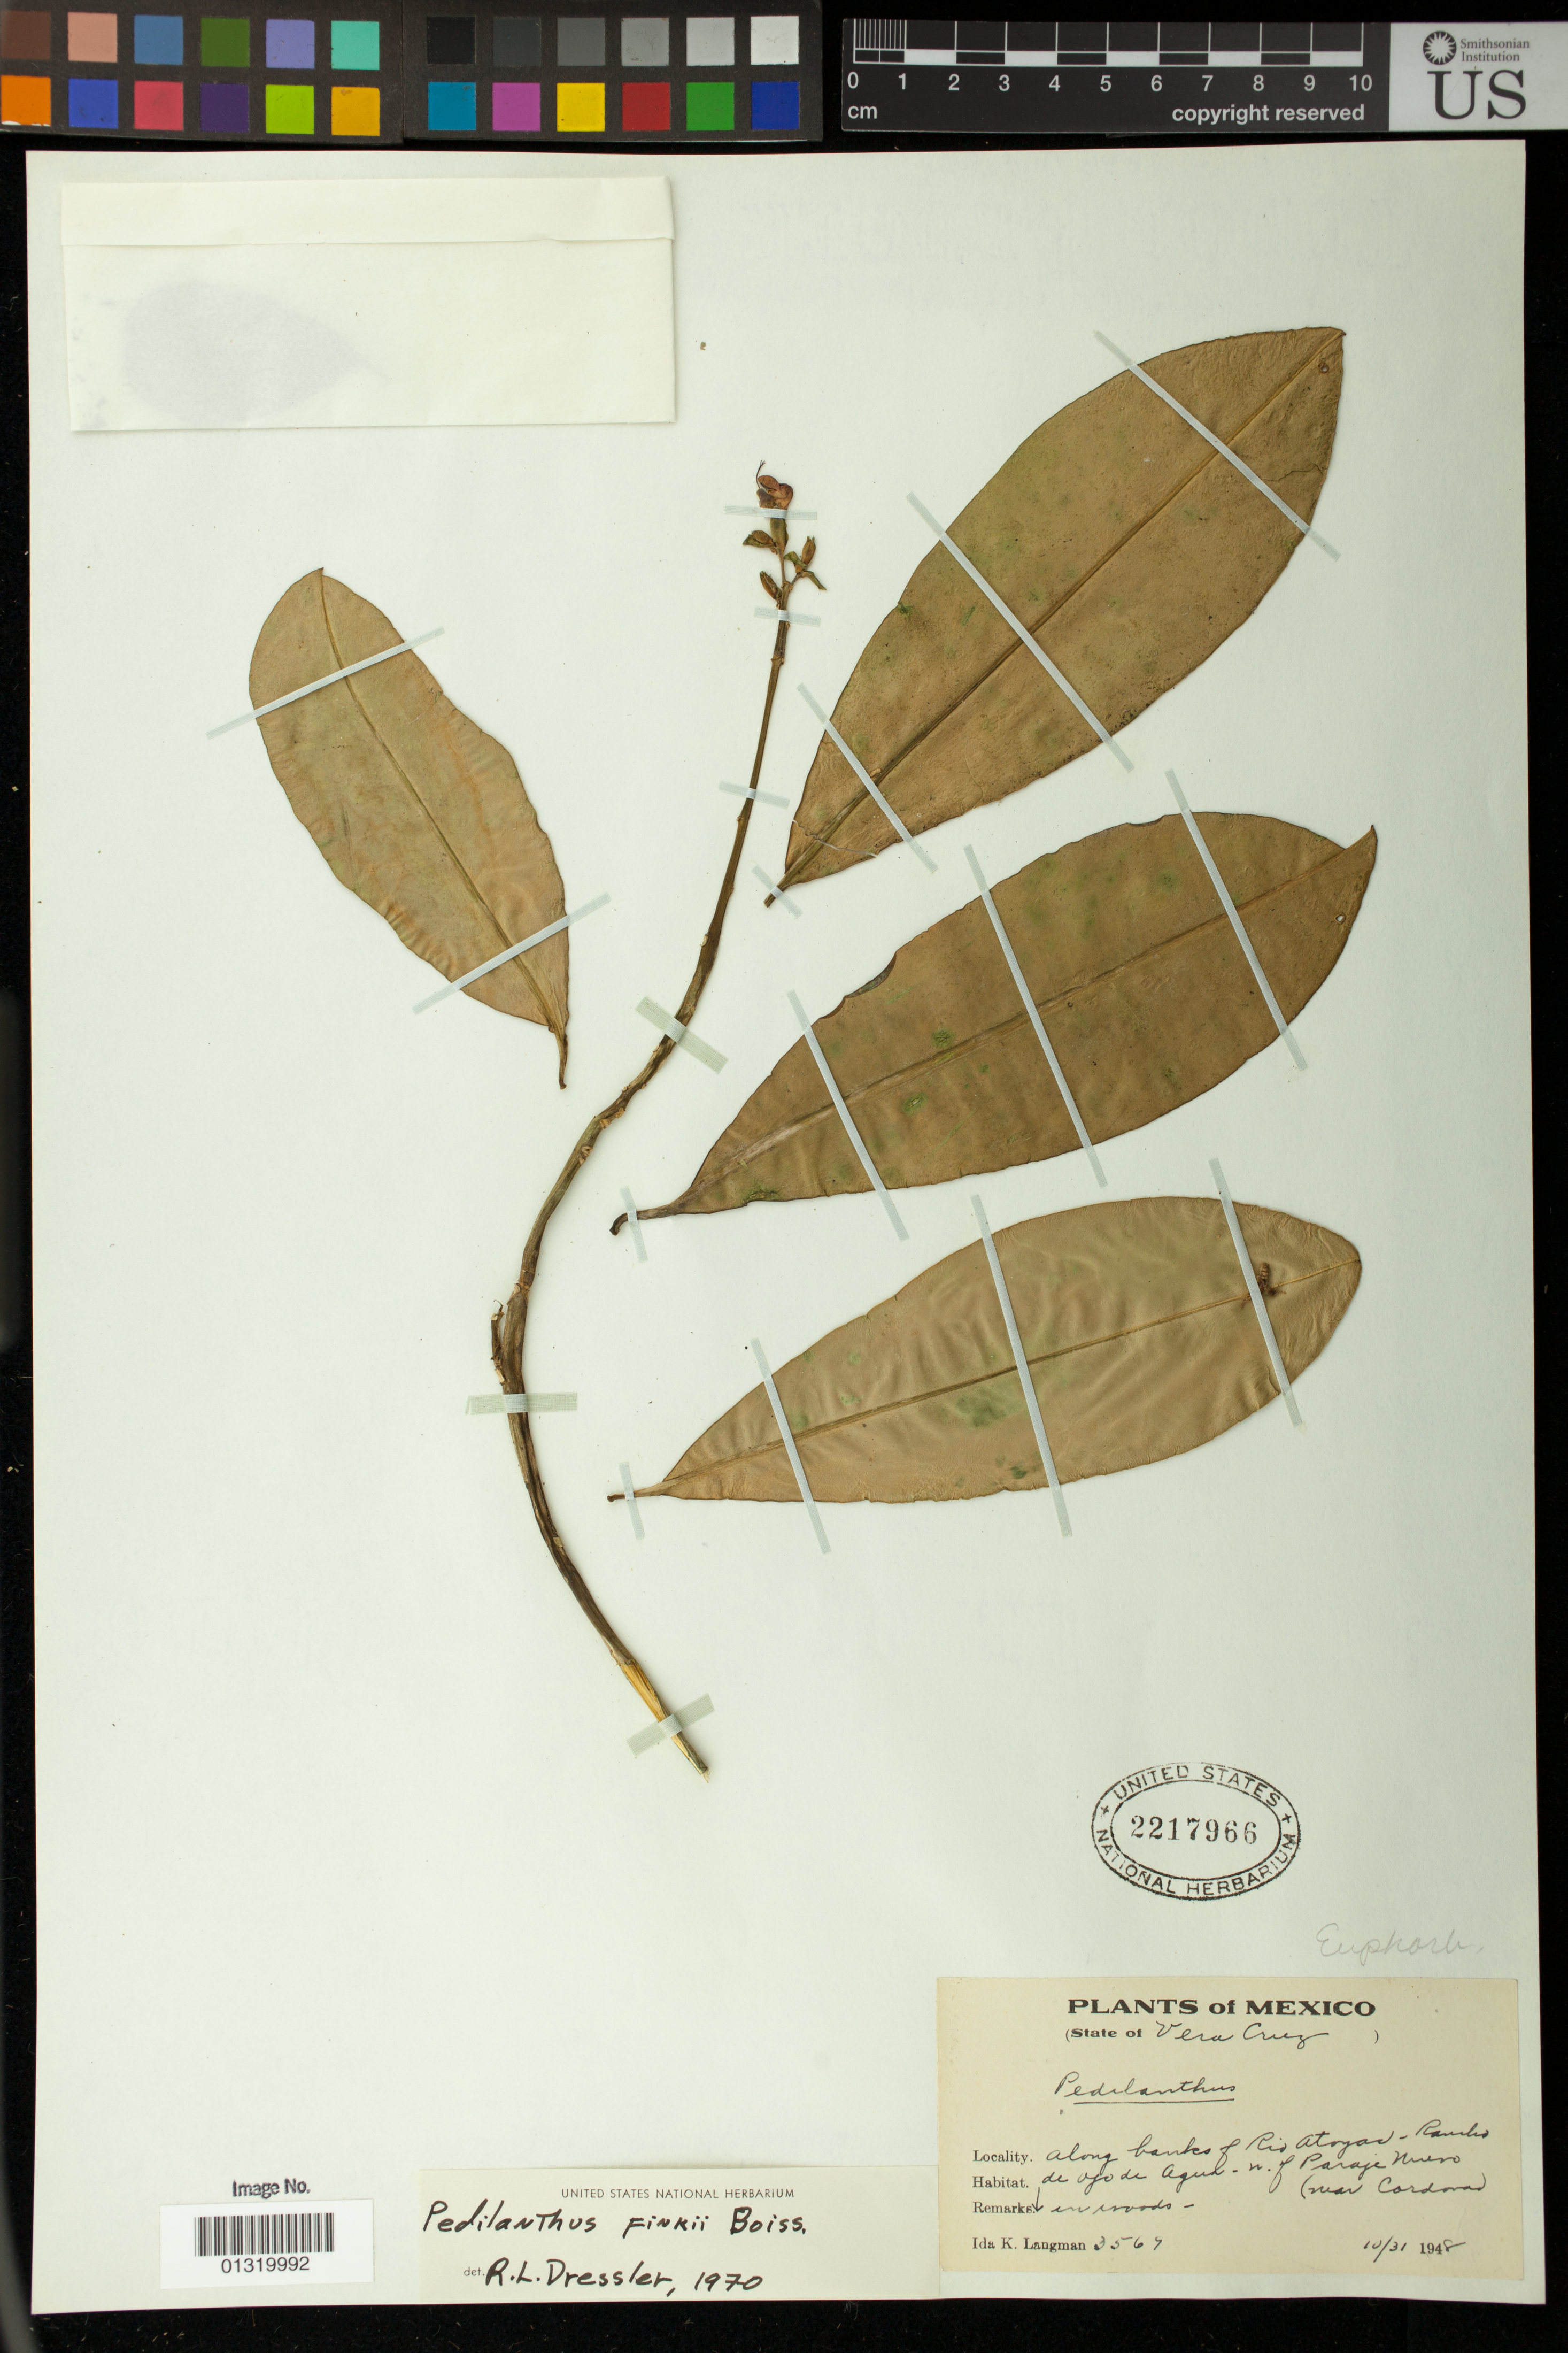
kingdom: Plantae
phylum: Tracheophyta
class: Magnoliopsida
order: Malpighiales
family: Euphorbiaceae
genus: Pedilanthus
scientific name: Pedilanthus finkii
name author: Boiss.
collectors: I. K. Langman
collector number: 3569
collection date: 1948-10-31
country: Mexico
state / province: Veracruz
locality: along banks of Rio Atoyac- Ramho de ojo de Agul- w. of Paraje Nuero (near Cordova)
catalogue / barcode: US 2217966